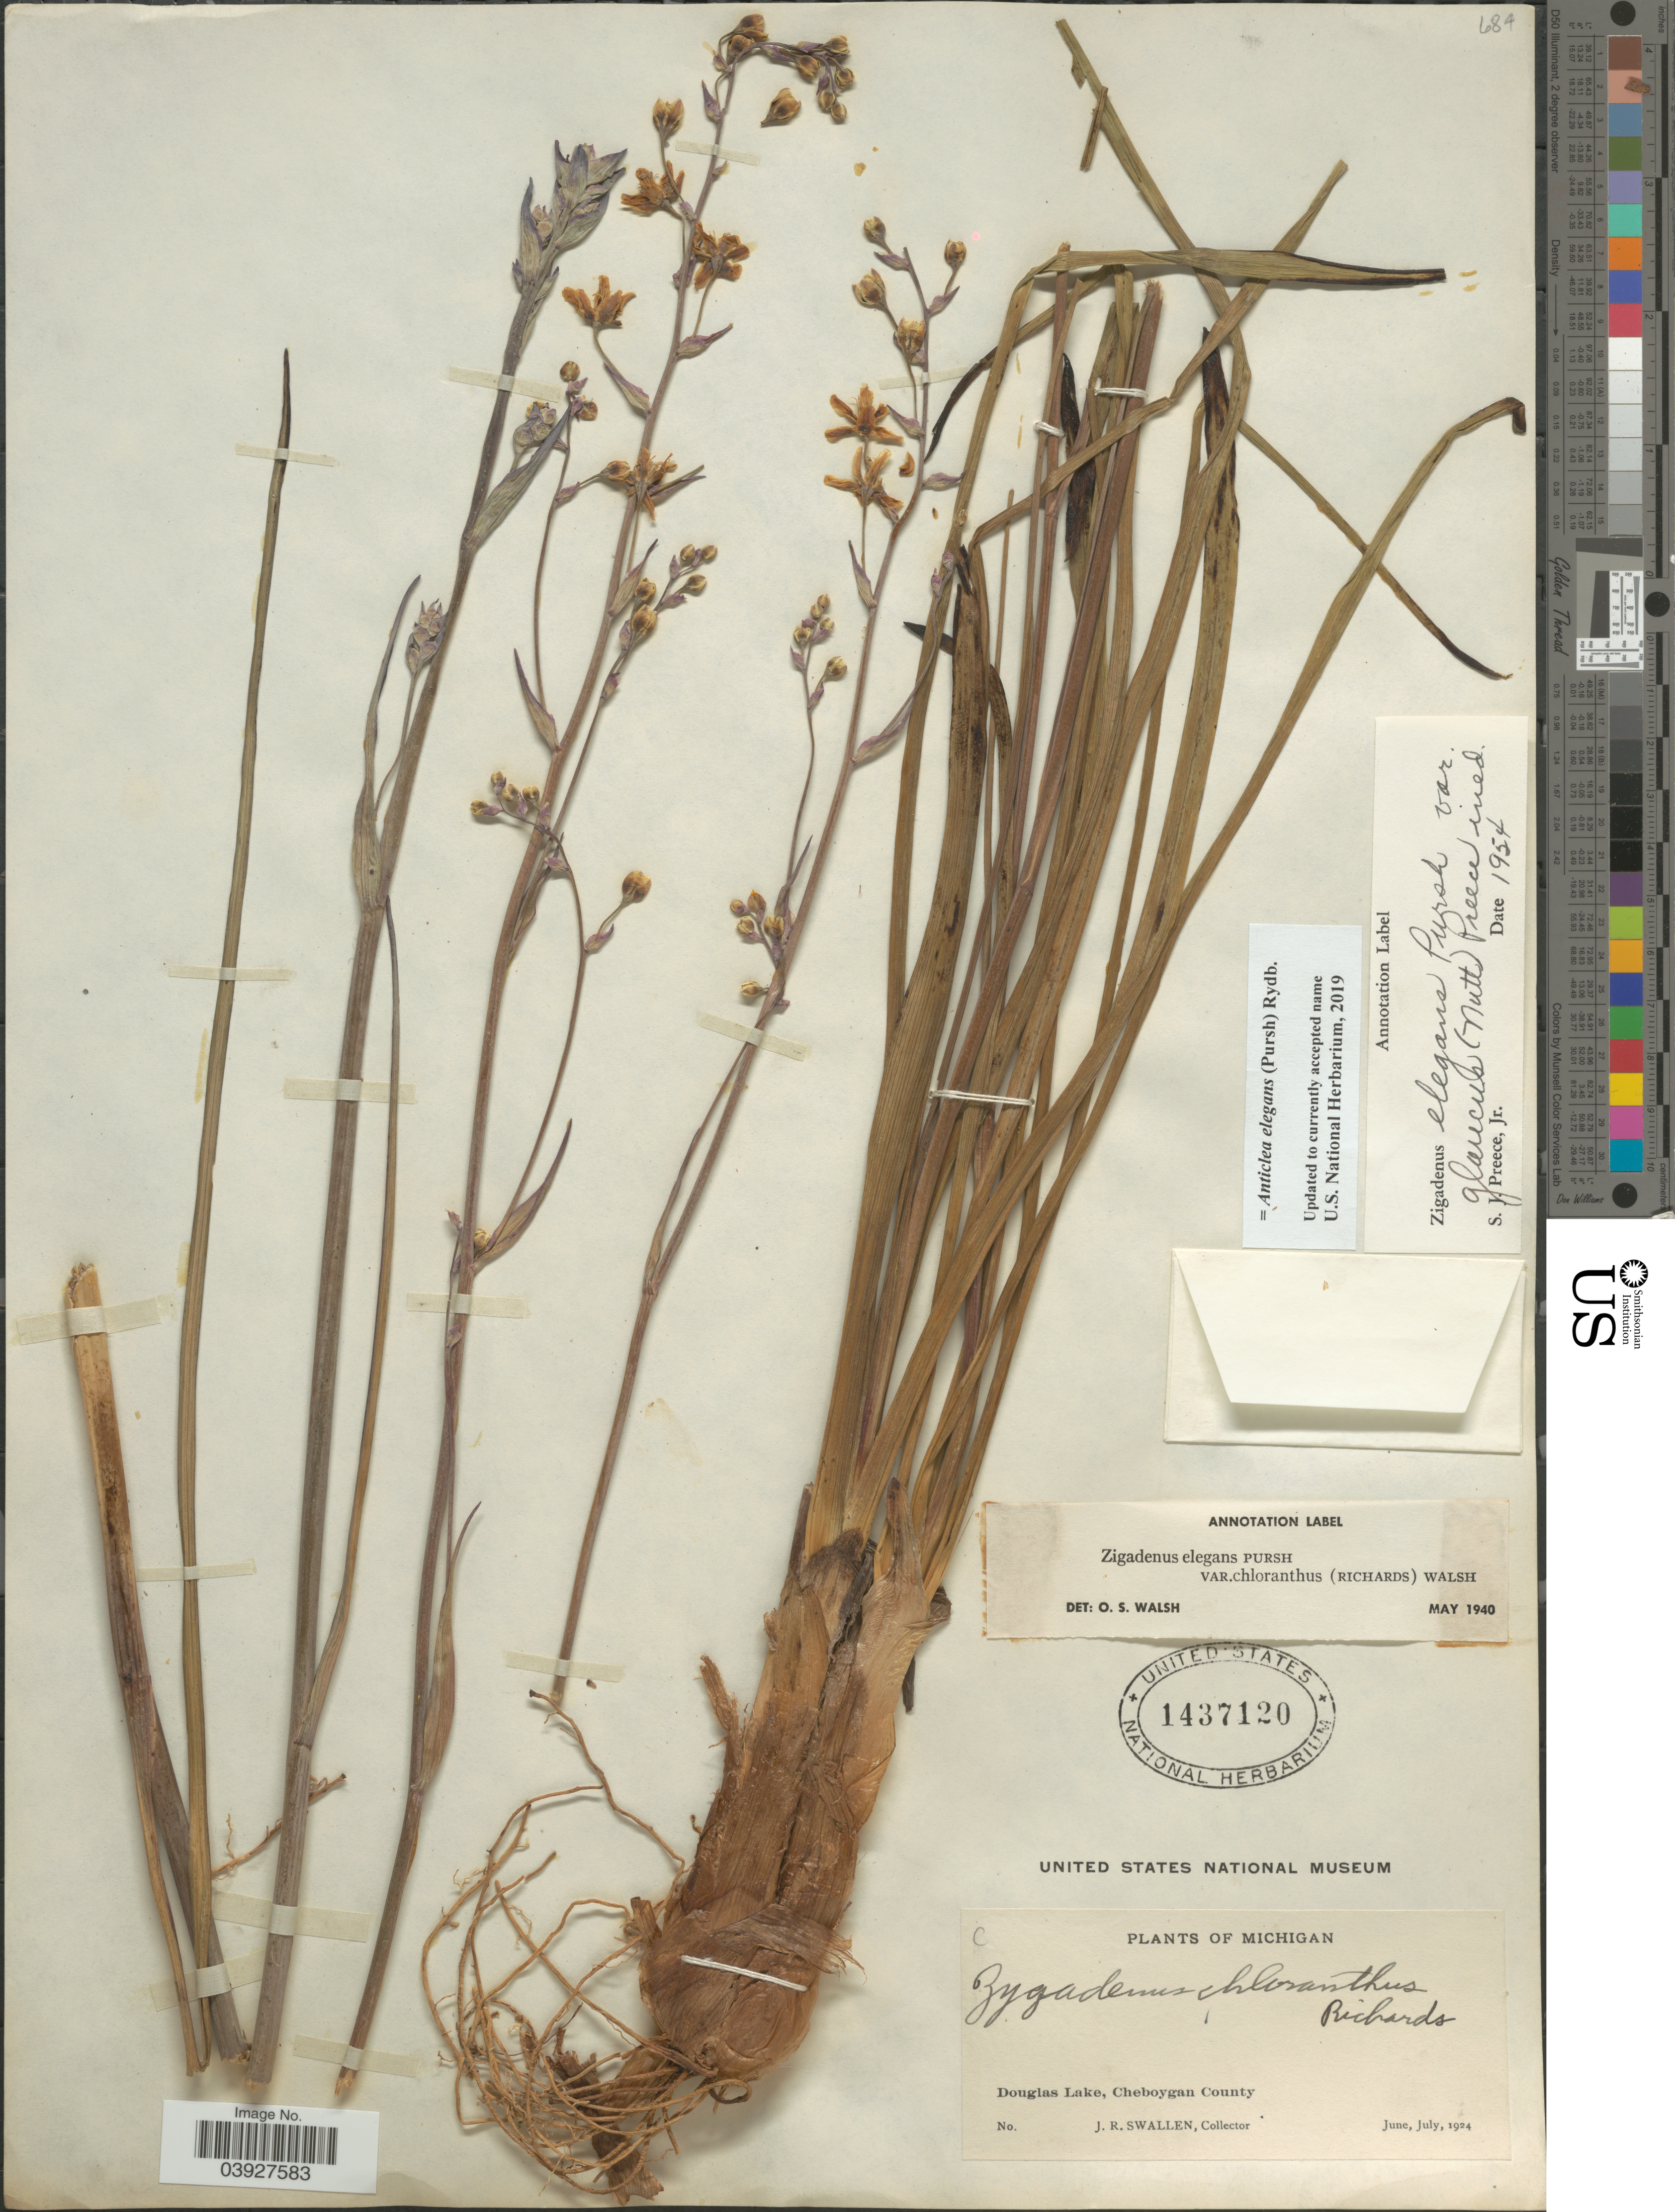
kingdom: Plantae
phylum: Tracheophyta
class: Liliopsida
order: Liliales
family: Melanthiaceae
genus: Anticlea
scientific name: Anticlea elegans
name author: (Pursh) Rydb.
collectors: J. R. Swallen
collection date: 1924-06/1924-07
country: United States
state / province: Michigan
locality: Douglas Lake, Cheboygan County.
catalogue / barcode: US 1437120